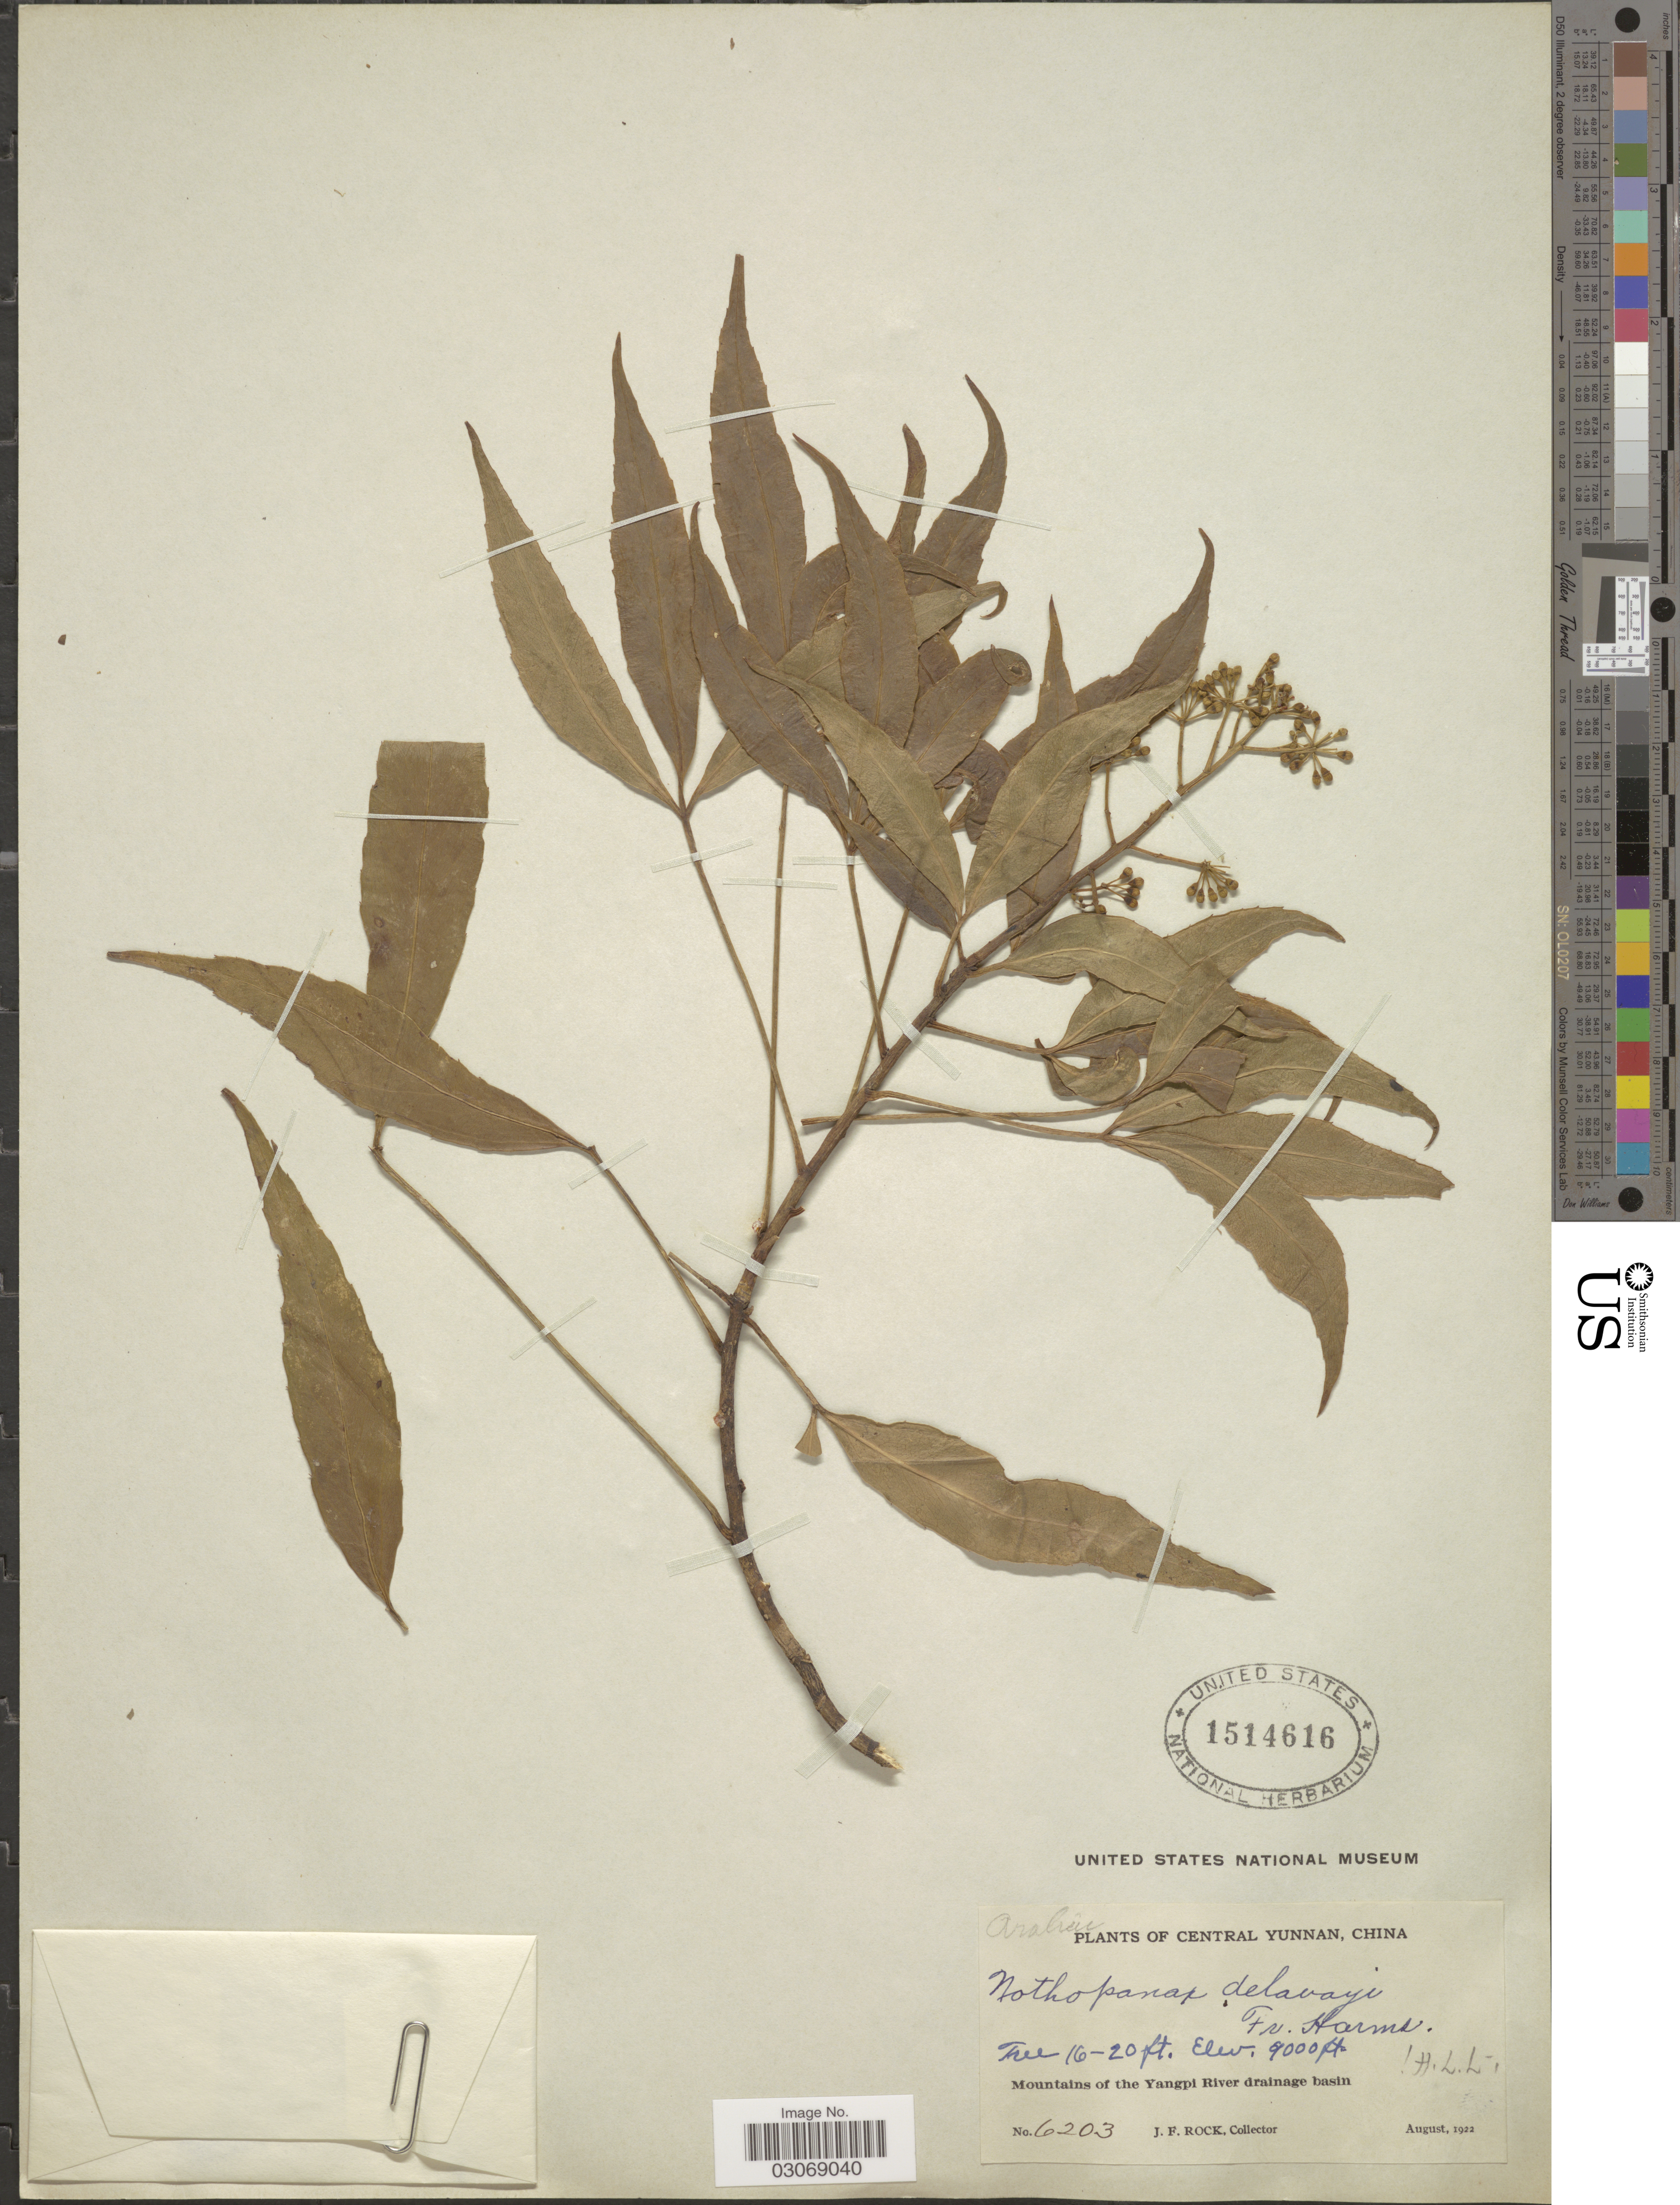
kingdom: Plantae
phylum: Tracheophyta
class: Magnoliopsida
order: Apiales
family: Araliaceae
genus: Nothopanax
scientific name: Nothopanax delavayi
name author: (Franch.) Harms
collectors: J. Rock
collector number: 6203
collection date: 1922-08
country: China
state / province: Yunnan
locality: Central Yunnan. Mountains of the Yangpi River drainage basin.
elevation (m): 2743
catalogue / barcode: US 1514616